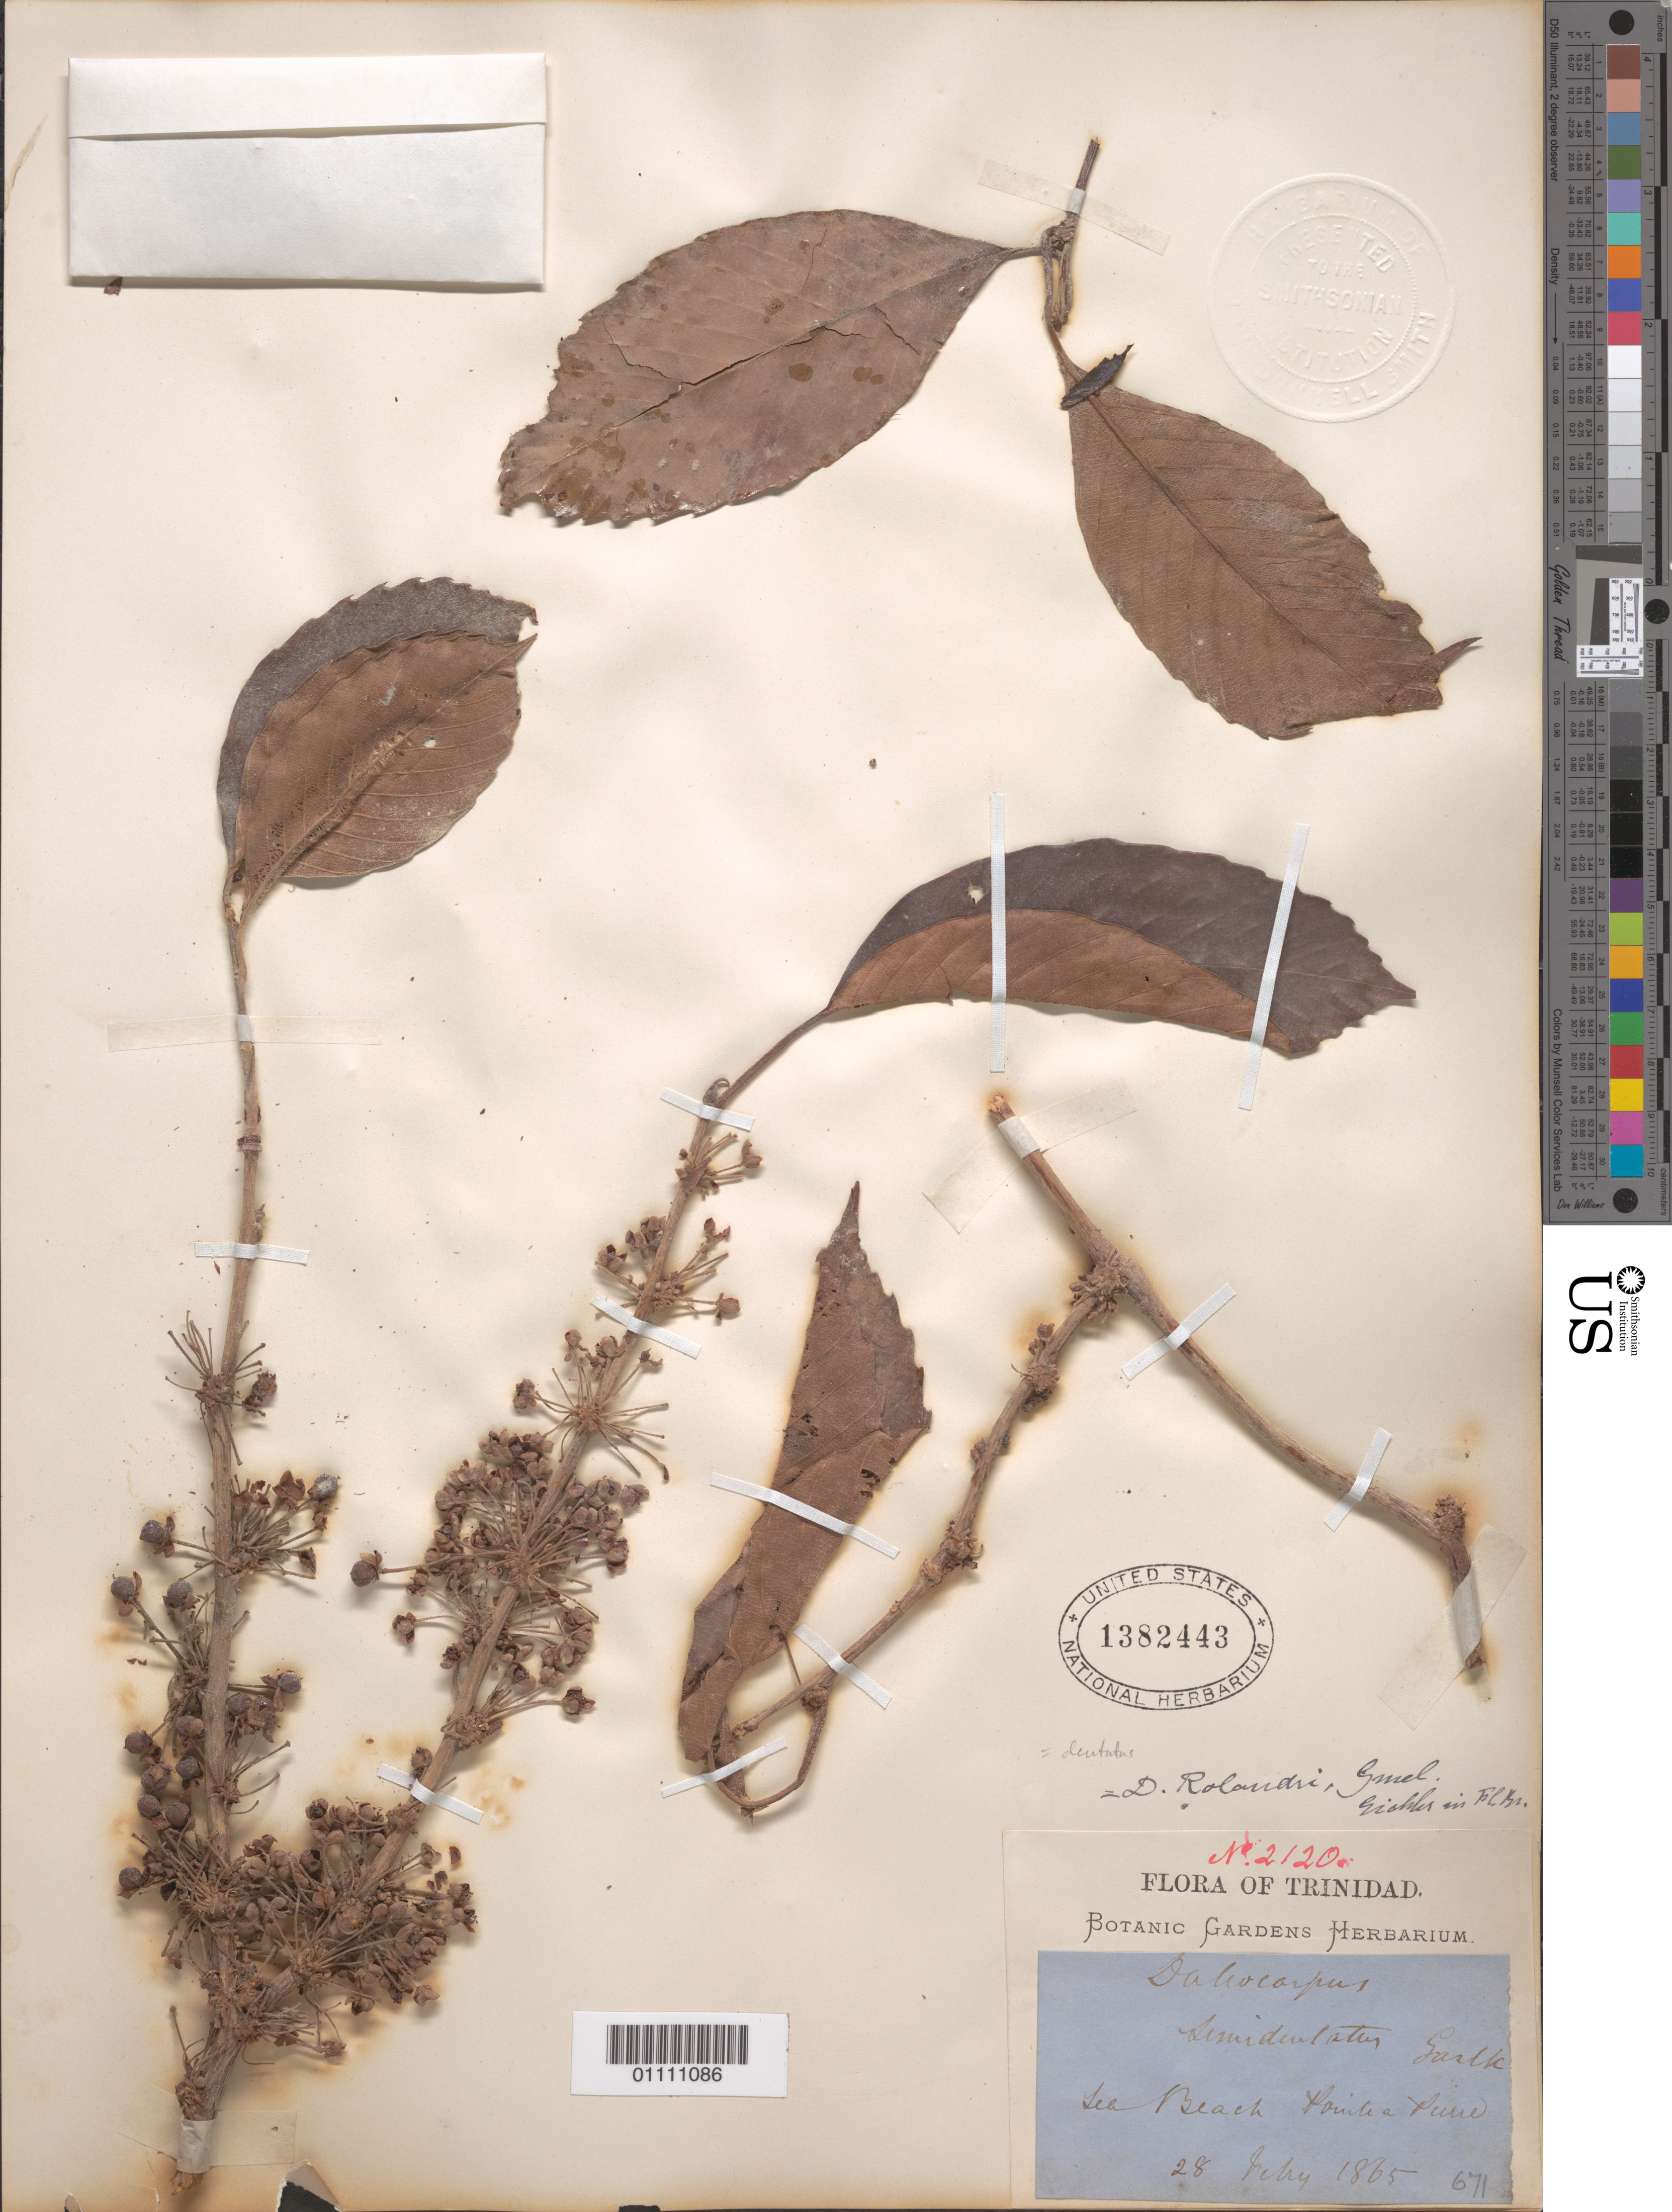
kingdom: Plantae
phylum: Tracheophyta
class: Magnoliopsida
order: Dilleniales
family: Dilleniaceae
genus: Doliocarpus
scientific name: Doliocarpus dentatus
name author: (Aubl.) Standl.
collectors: Botanic Gardens Herbarium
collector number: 2120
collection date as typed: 28 Feb 1865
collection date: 1865-02-28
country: Trinidad and Tobago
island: Trinidad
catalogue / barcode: US 1382443